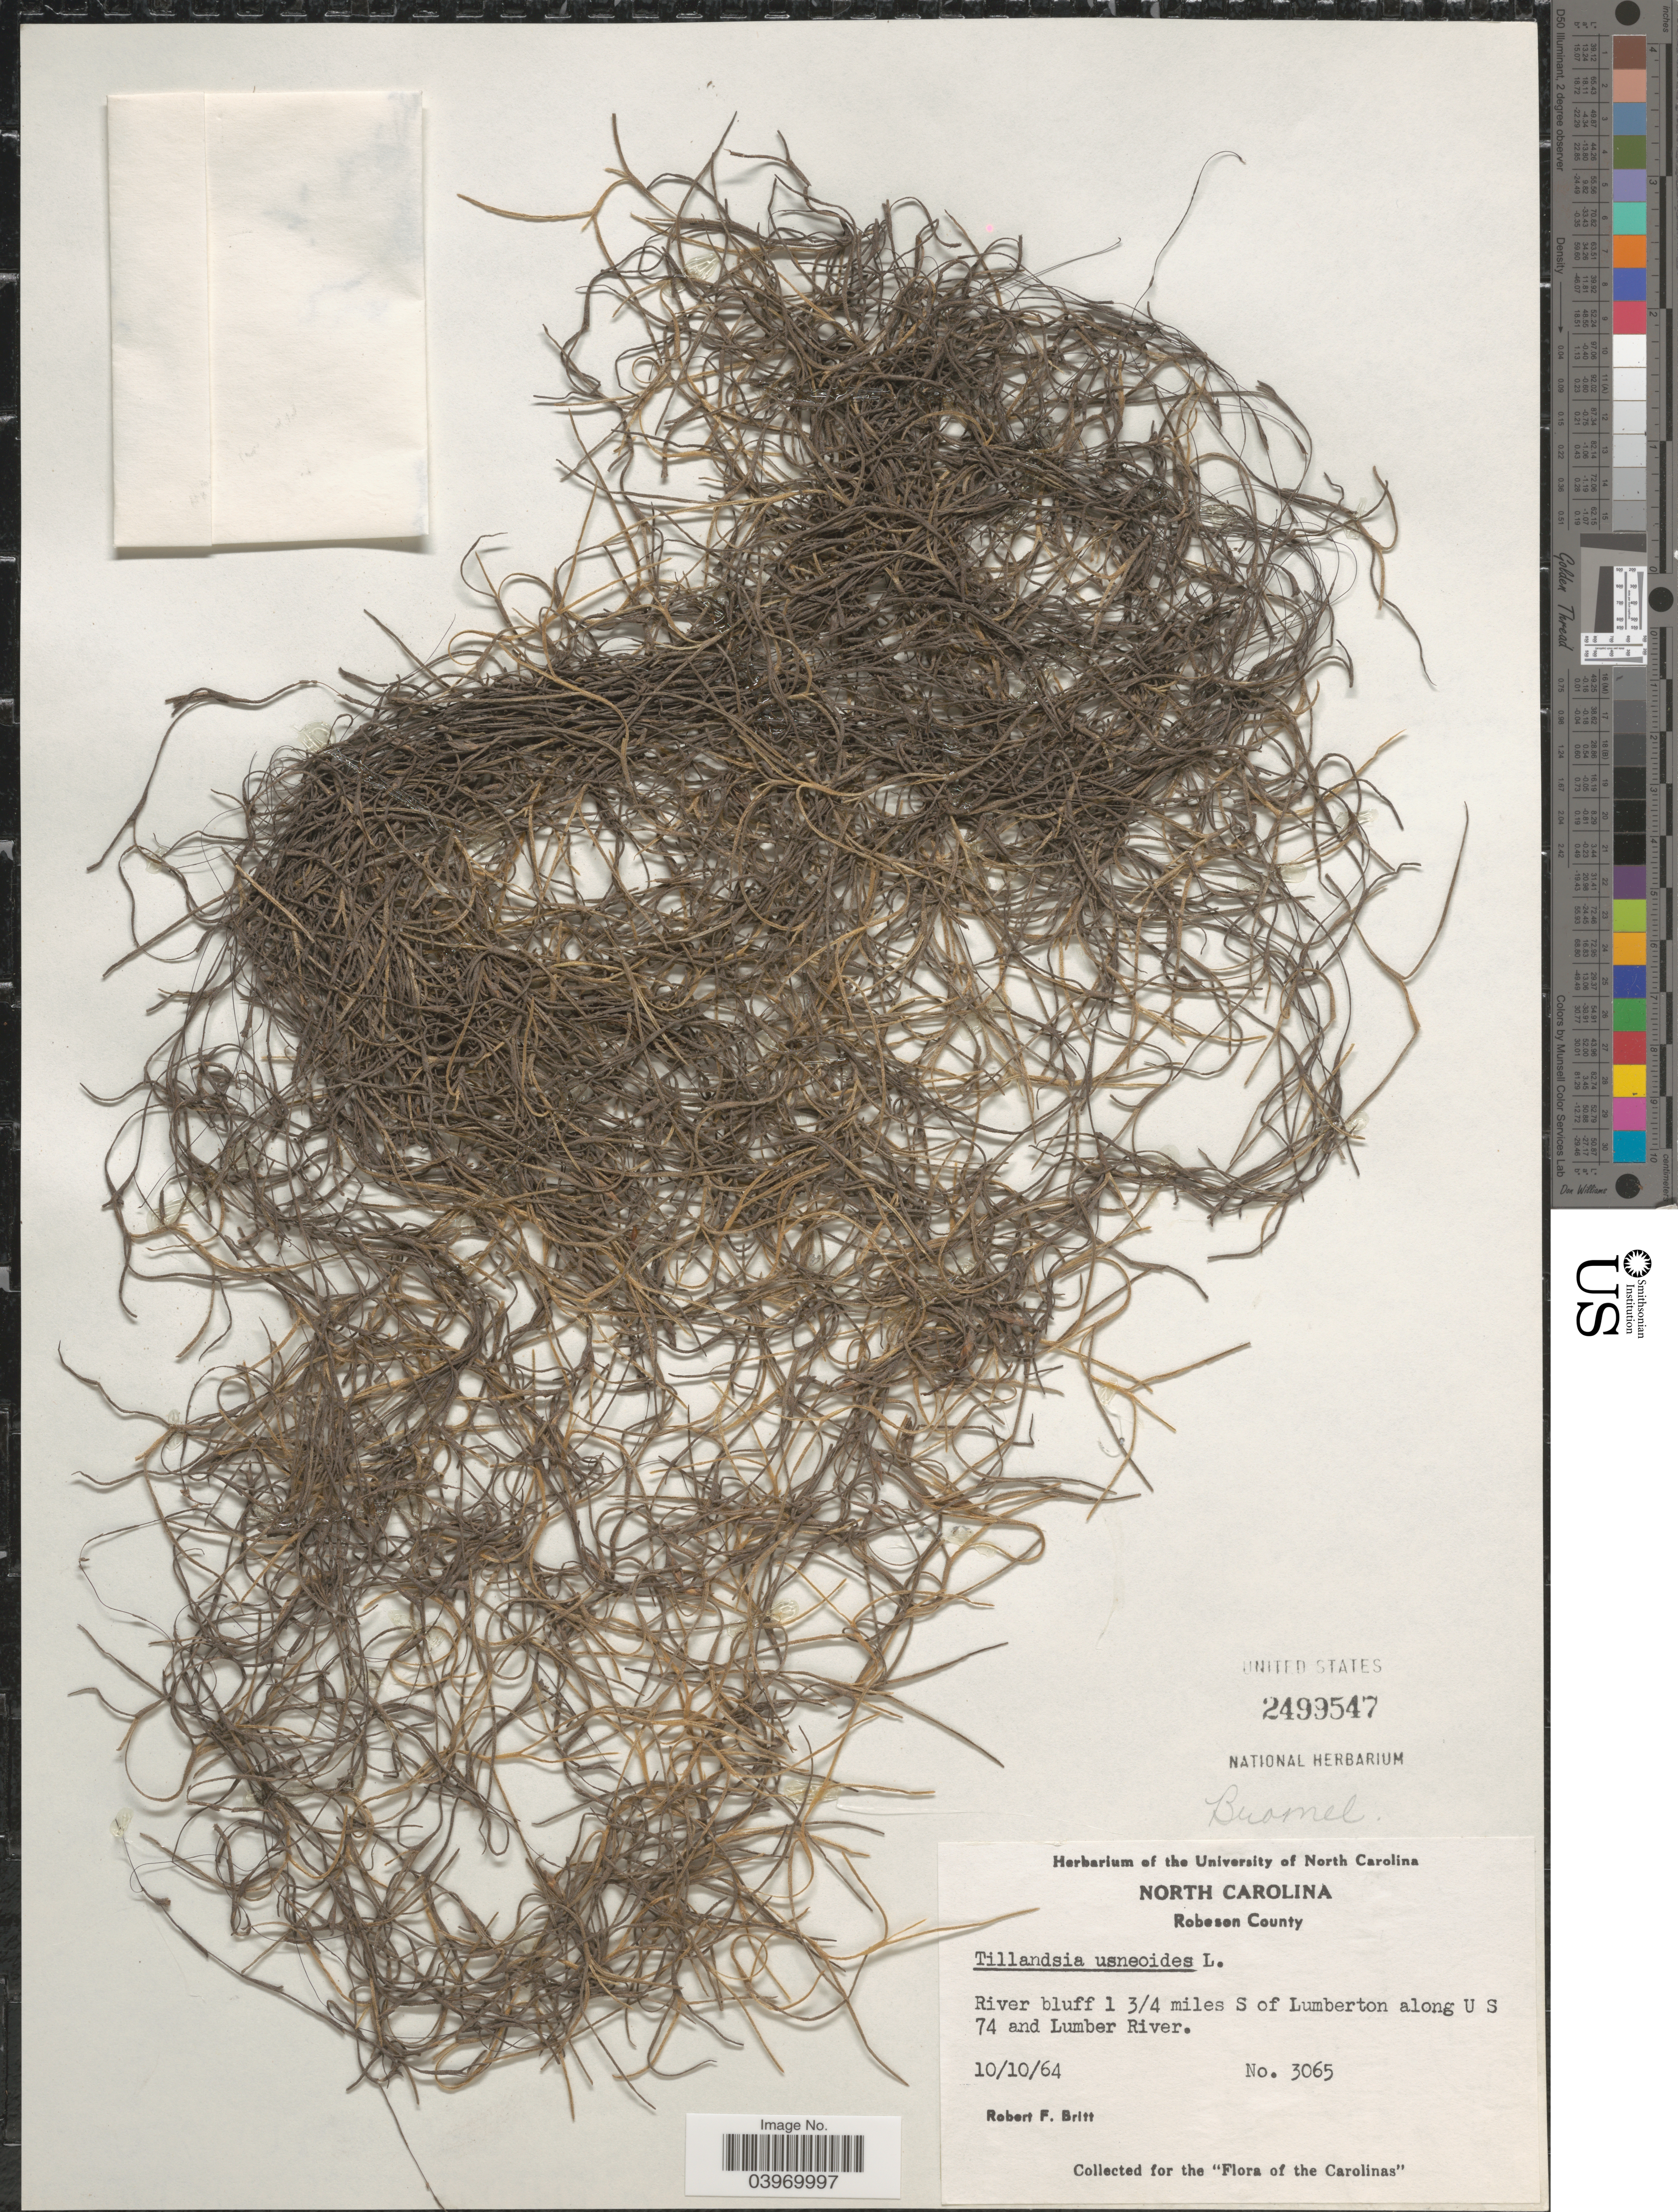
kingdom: Plantae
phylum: Tracheophyta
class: Liliopsida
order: Poales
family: Bromeliaceae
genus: Tillandsia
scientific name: Tillandsia usneoides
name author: (L.) L.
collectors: R. Britt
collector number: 3065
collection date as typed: Transcribed d/m/y: 10/10/64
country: United States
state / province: North Carolina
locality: Robeson County. River bluff 1¾ miles S of Lumberton along U S 74 and Lumber River.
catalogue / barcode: US 2499547